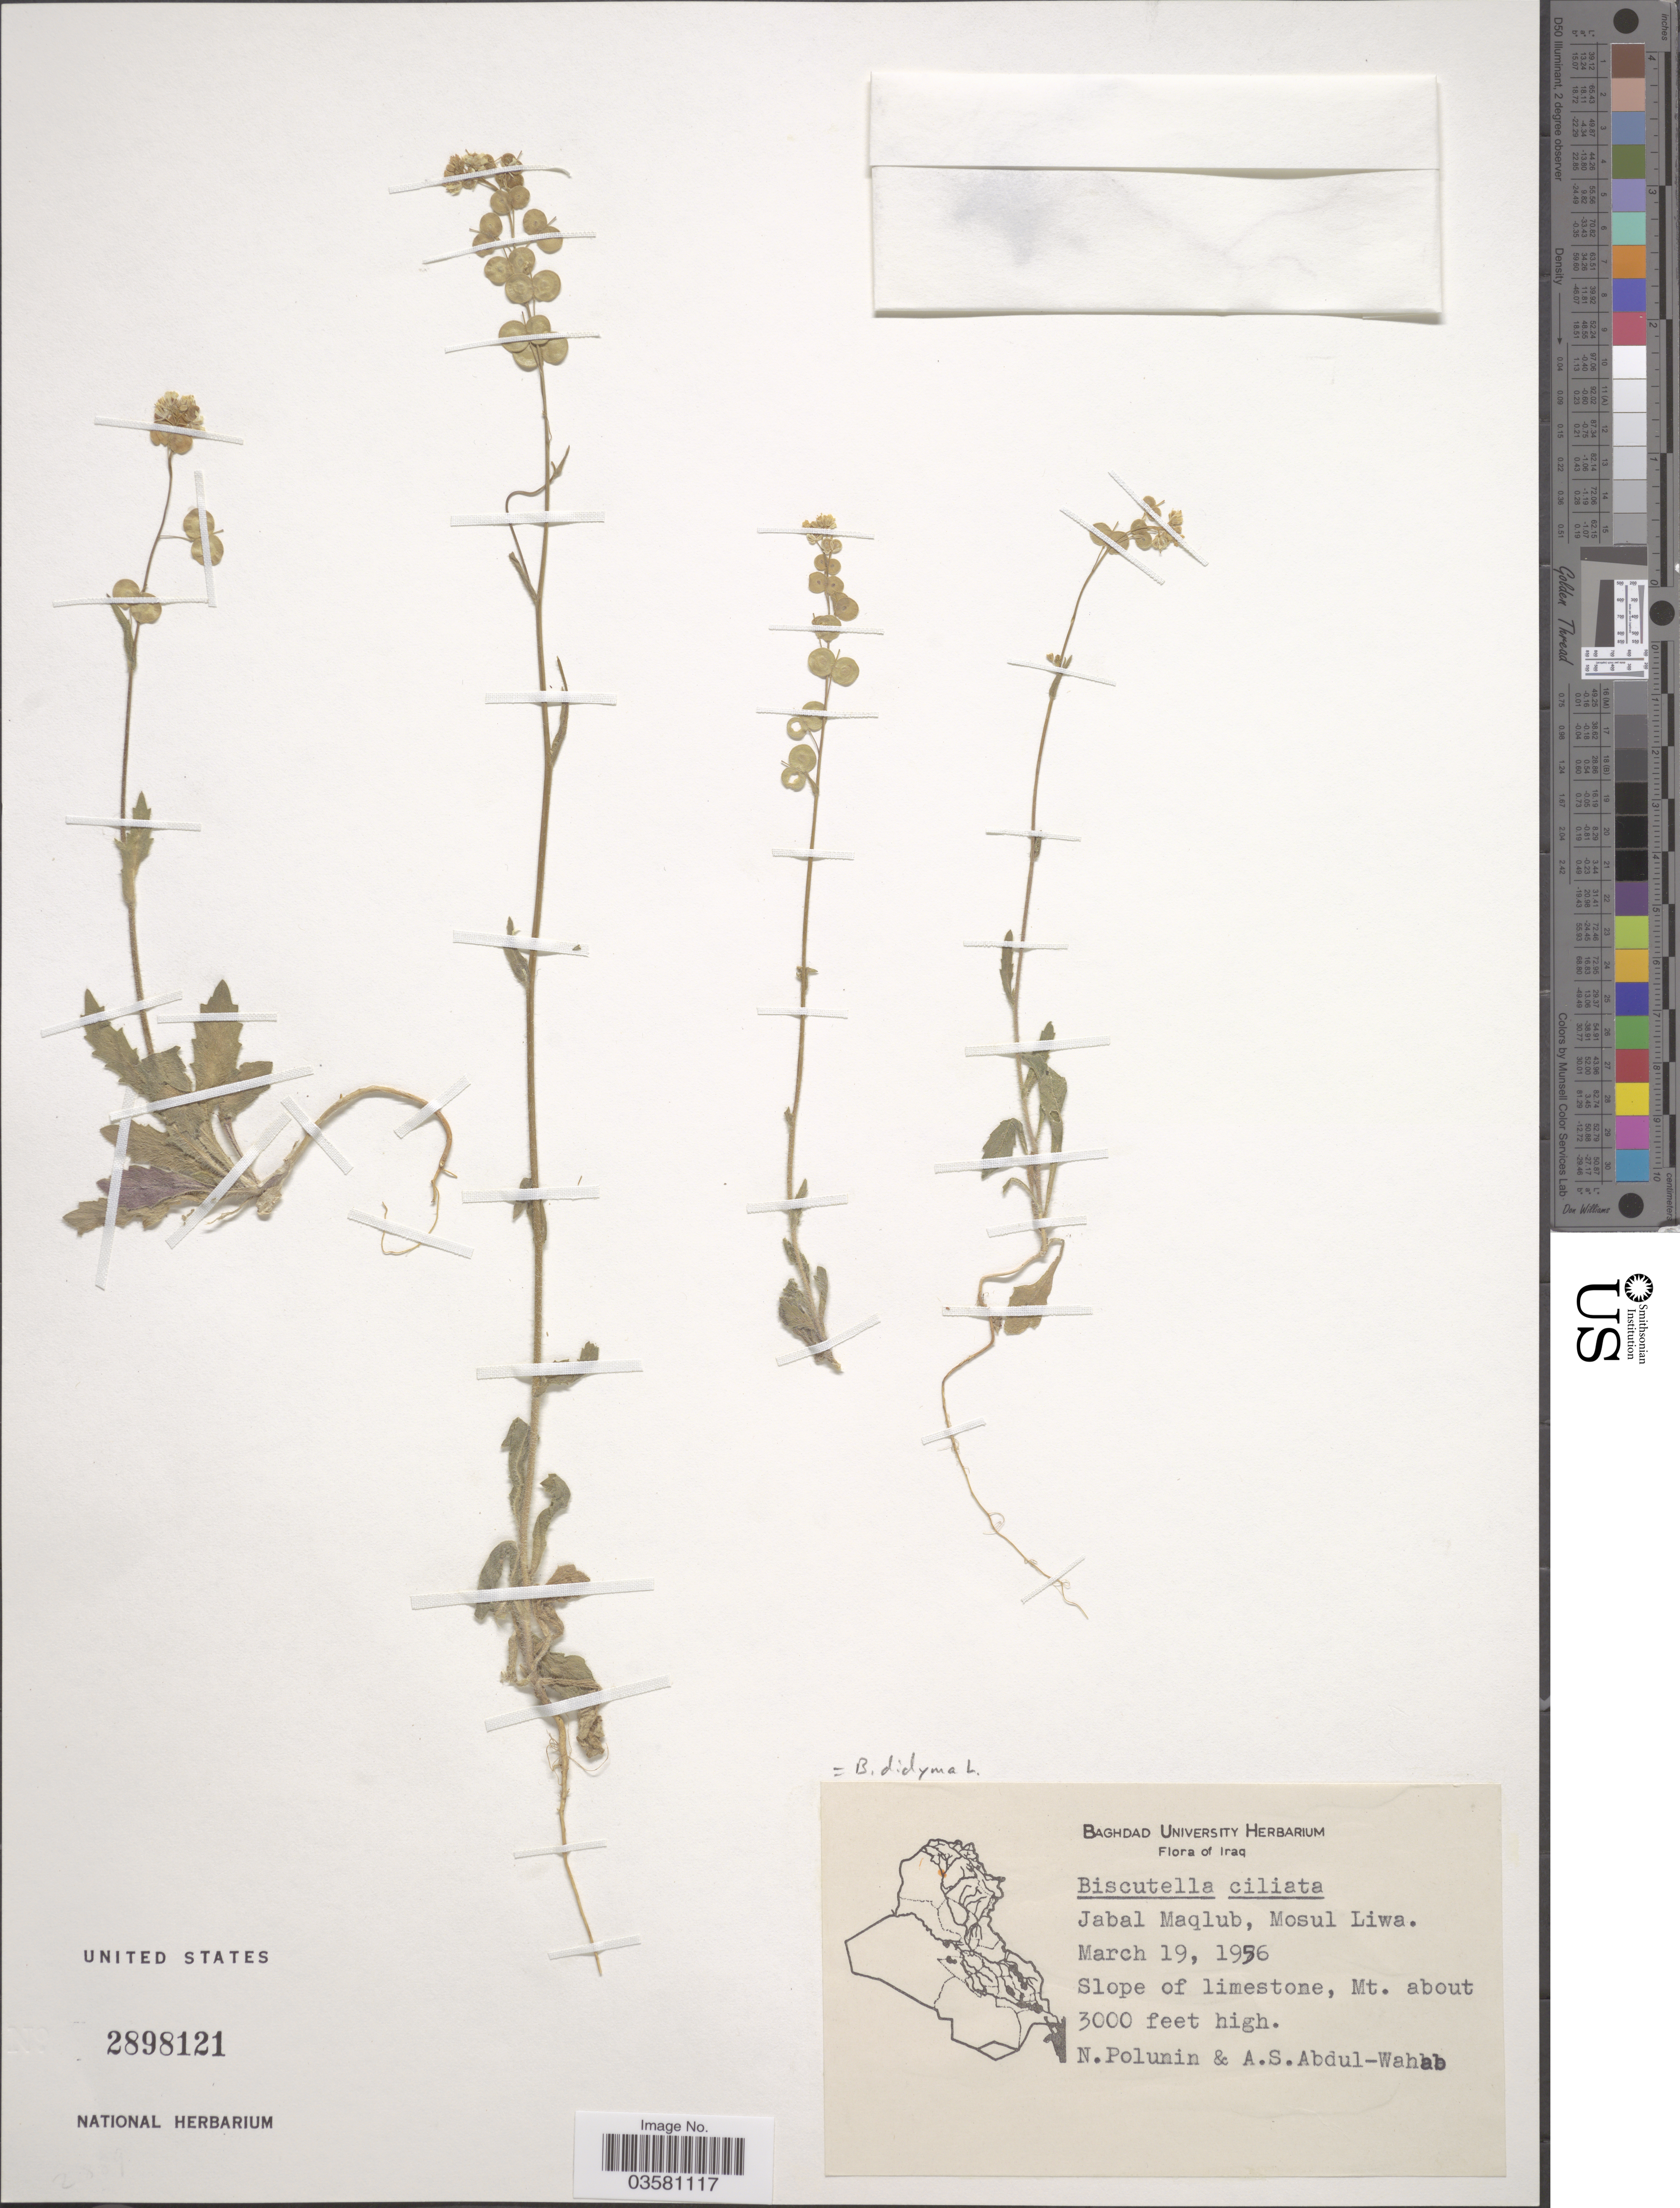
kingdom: Plantae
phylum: Tracheophyta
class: Magnoliopsida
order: Brassicales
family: Brassicaceae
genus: Biscutella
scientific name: Biscutella didyma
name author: L.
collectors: N. V. Polunin & A. Abdul-Wahab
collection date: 1956-03-19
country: Iraq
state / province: Baghdad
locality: Jabal Maqlub, Mosul Liwa. Slope of limestone, Mt.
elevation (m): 914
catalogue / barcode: US 2898121